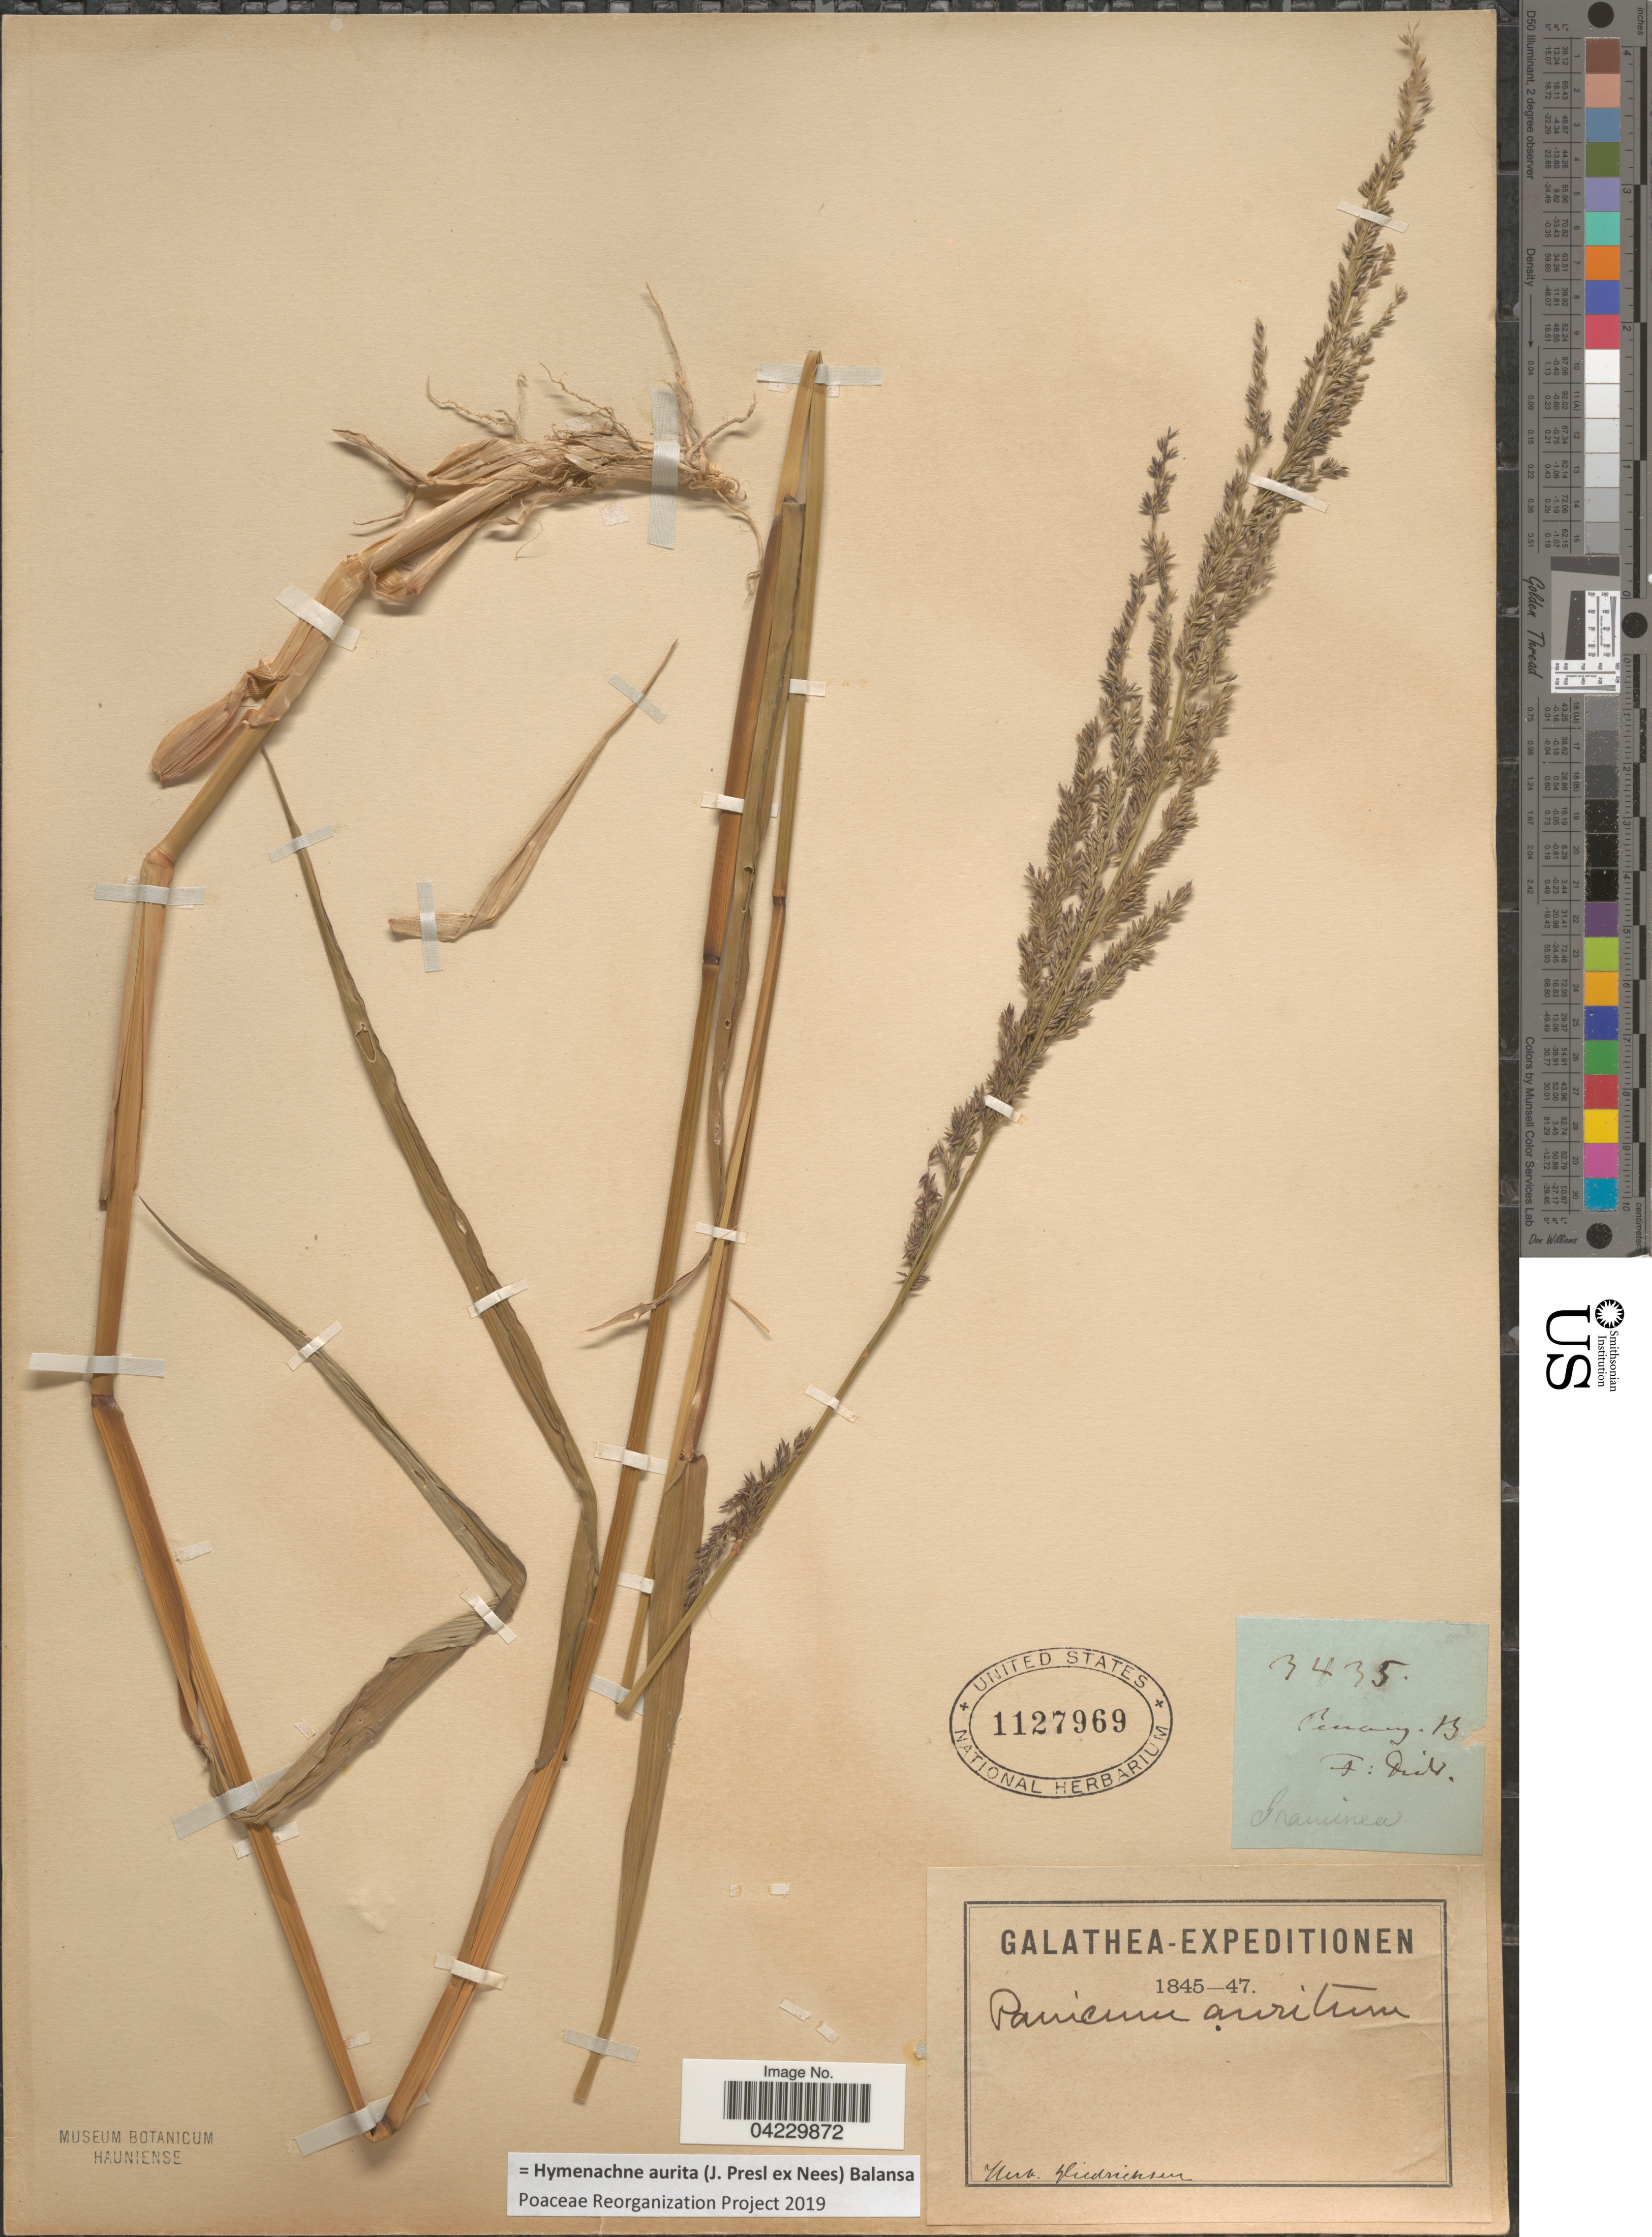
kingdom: Plantae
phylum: Tracheophyta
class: Liliopsida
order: Poales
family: Poaceae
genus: Hymenachne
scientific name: Hymenachne aurita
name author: (J. Presl ex Nees) Balansa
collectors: Ex herb. Diedrichsen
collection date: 1845/1847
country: Malaysia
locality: Penang B. F: Distr. Galathea-Expeditionen.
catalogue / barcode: US 1127969